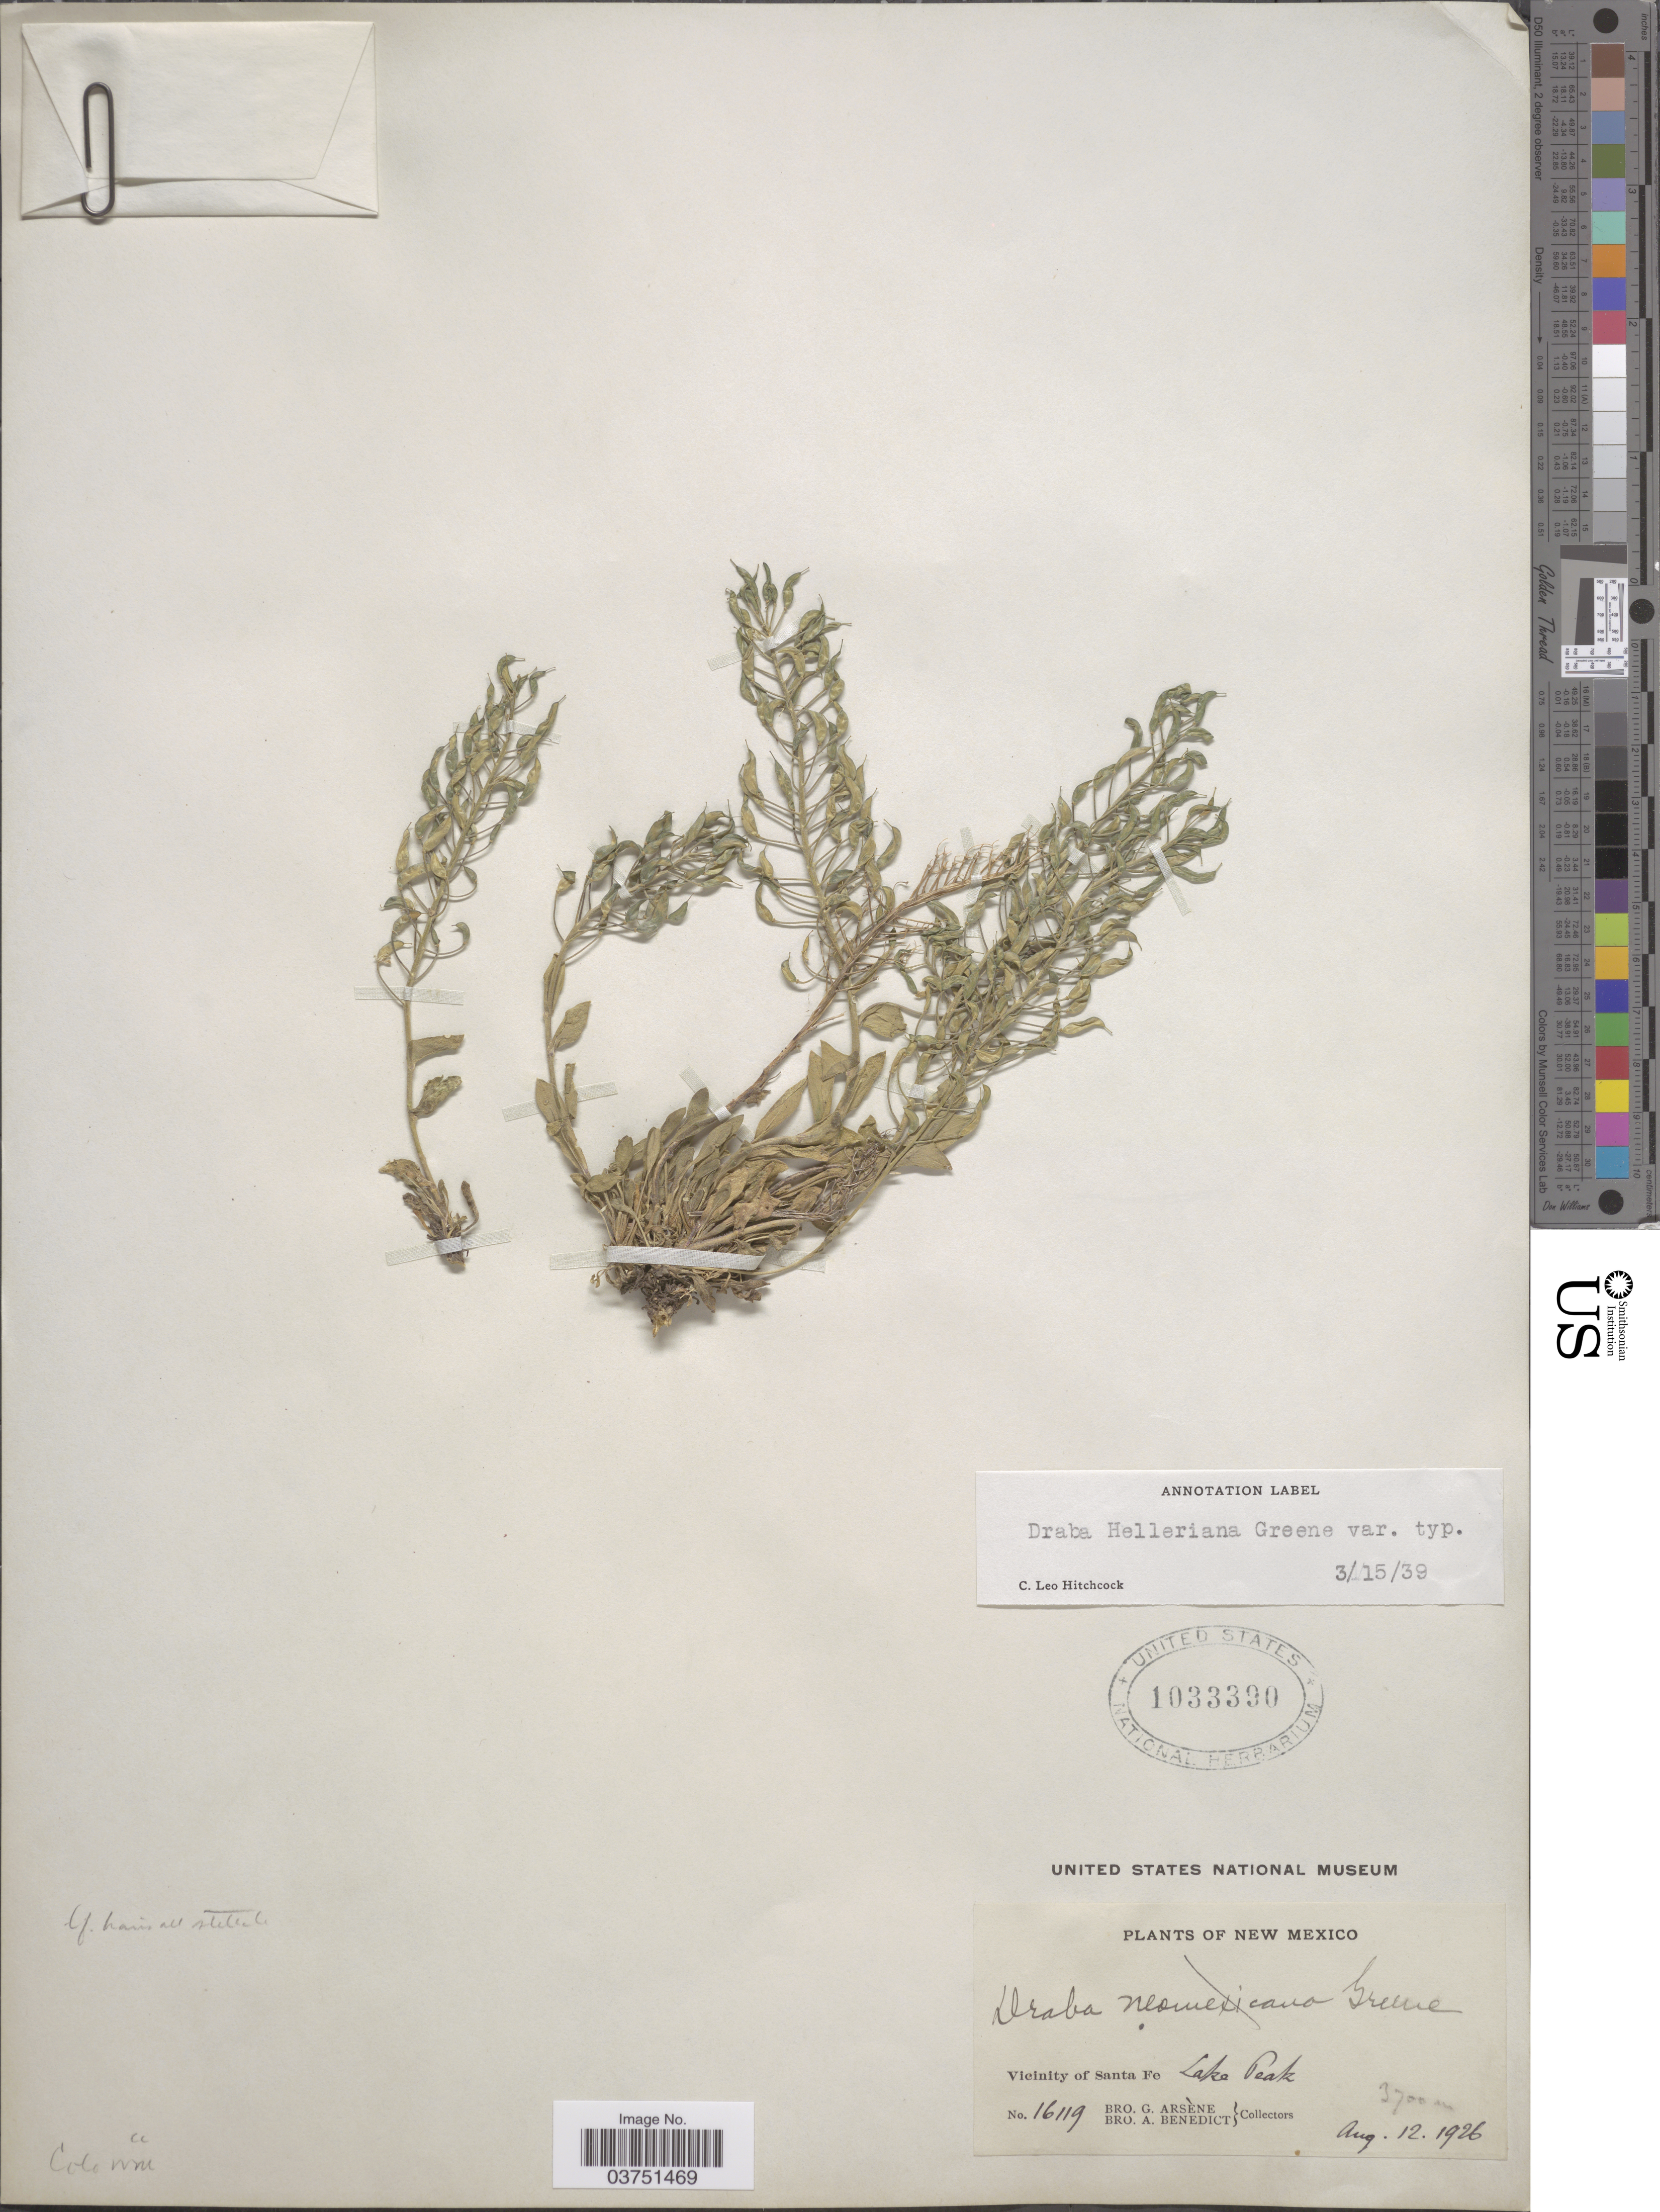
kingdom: Plantae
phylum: Tracheophyta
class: Magnoliopsida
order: Brassicales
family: Brassicaceae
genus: Draba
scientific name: Draba helleriana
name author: Greene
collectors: Bro. G. Arsène & Bro. A. Benedict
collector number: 16119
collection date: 1926-08-12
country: United States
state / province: New Mexico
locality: Vicinity of Santa Fe, Lake Peak.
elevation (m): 3700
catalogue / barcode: US 1033390